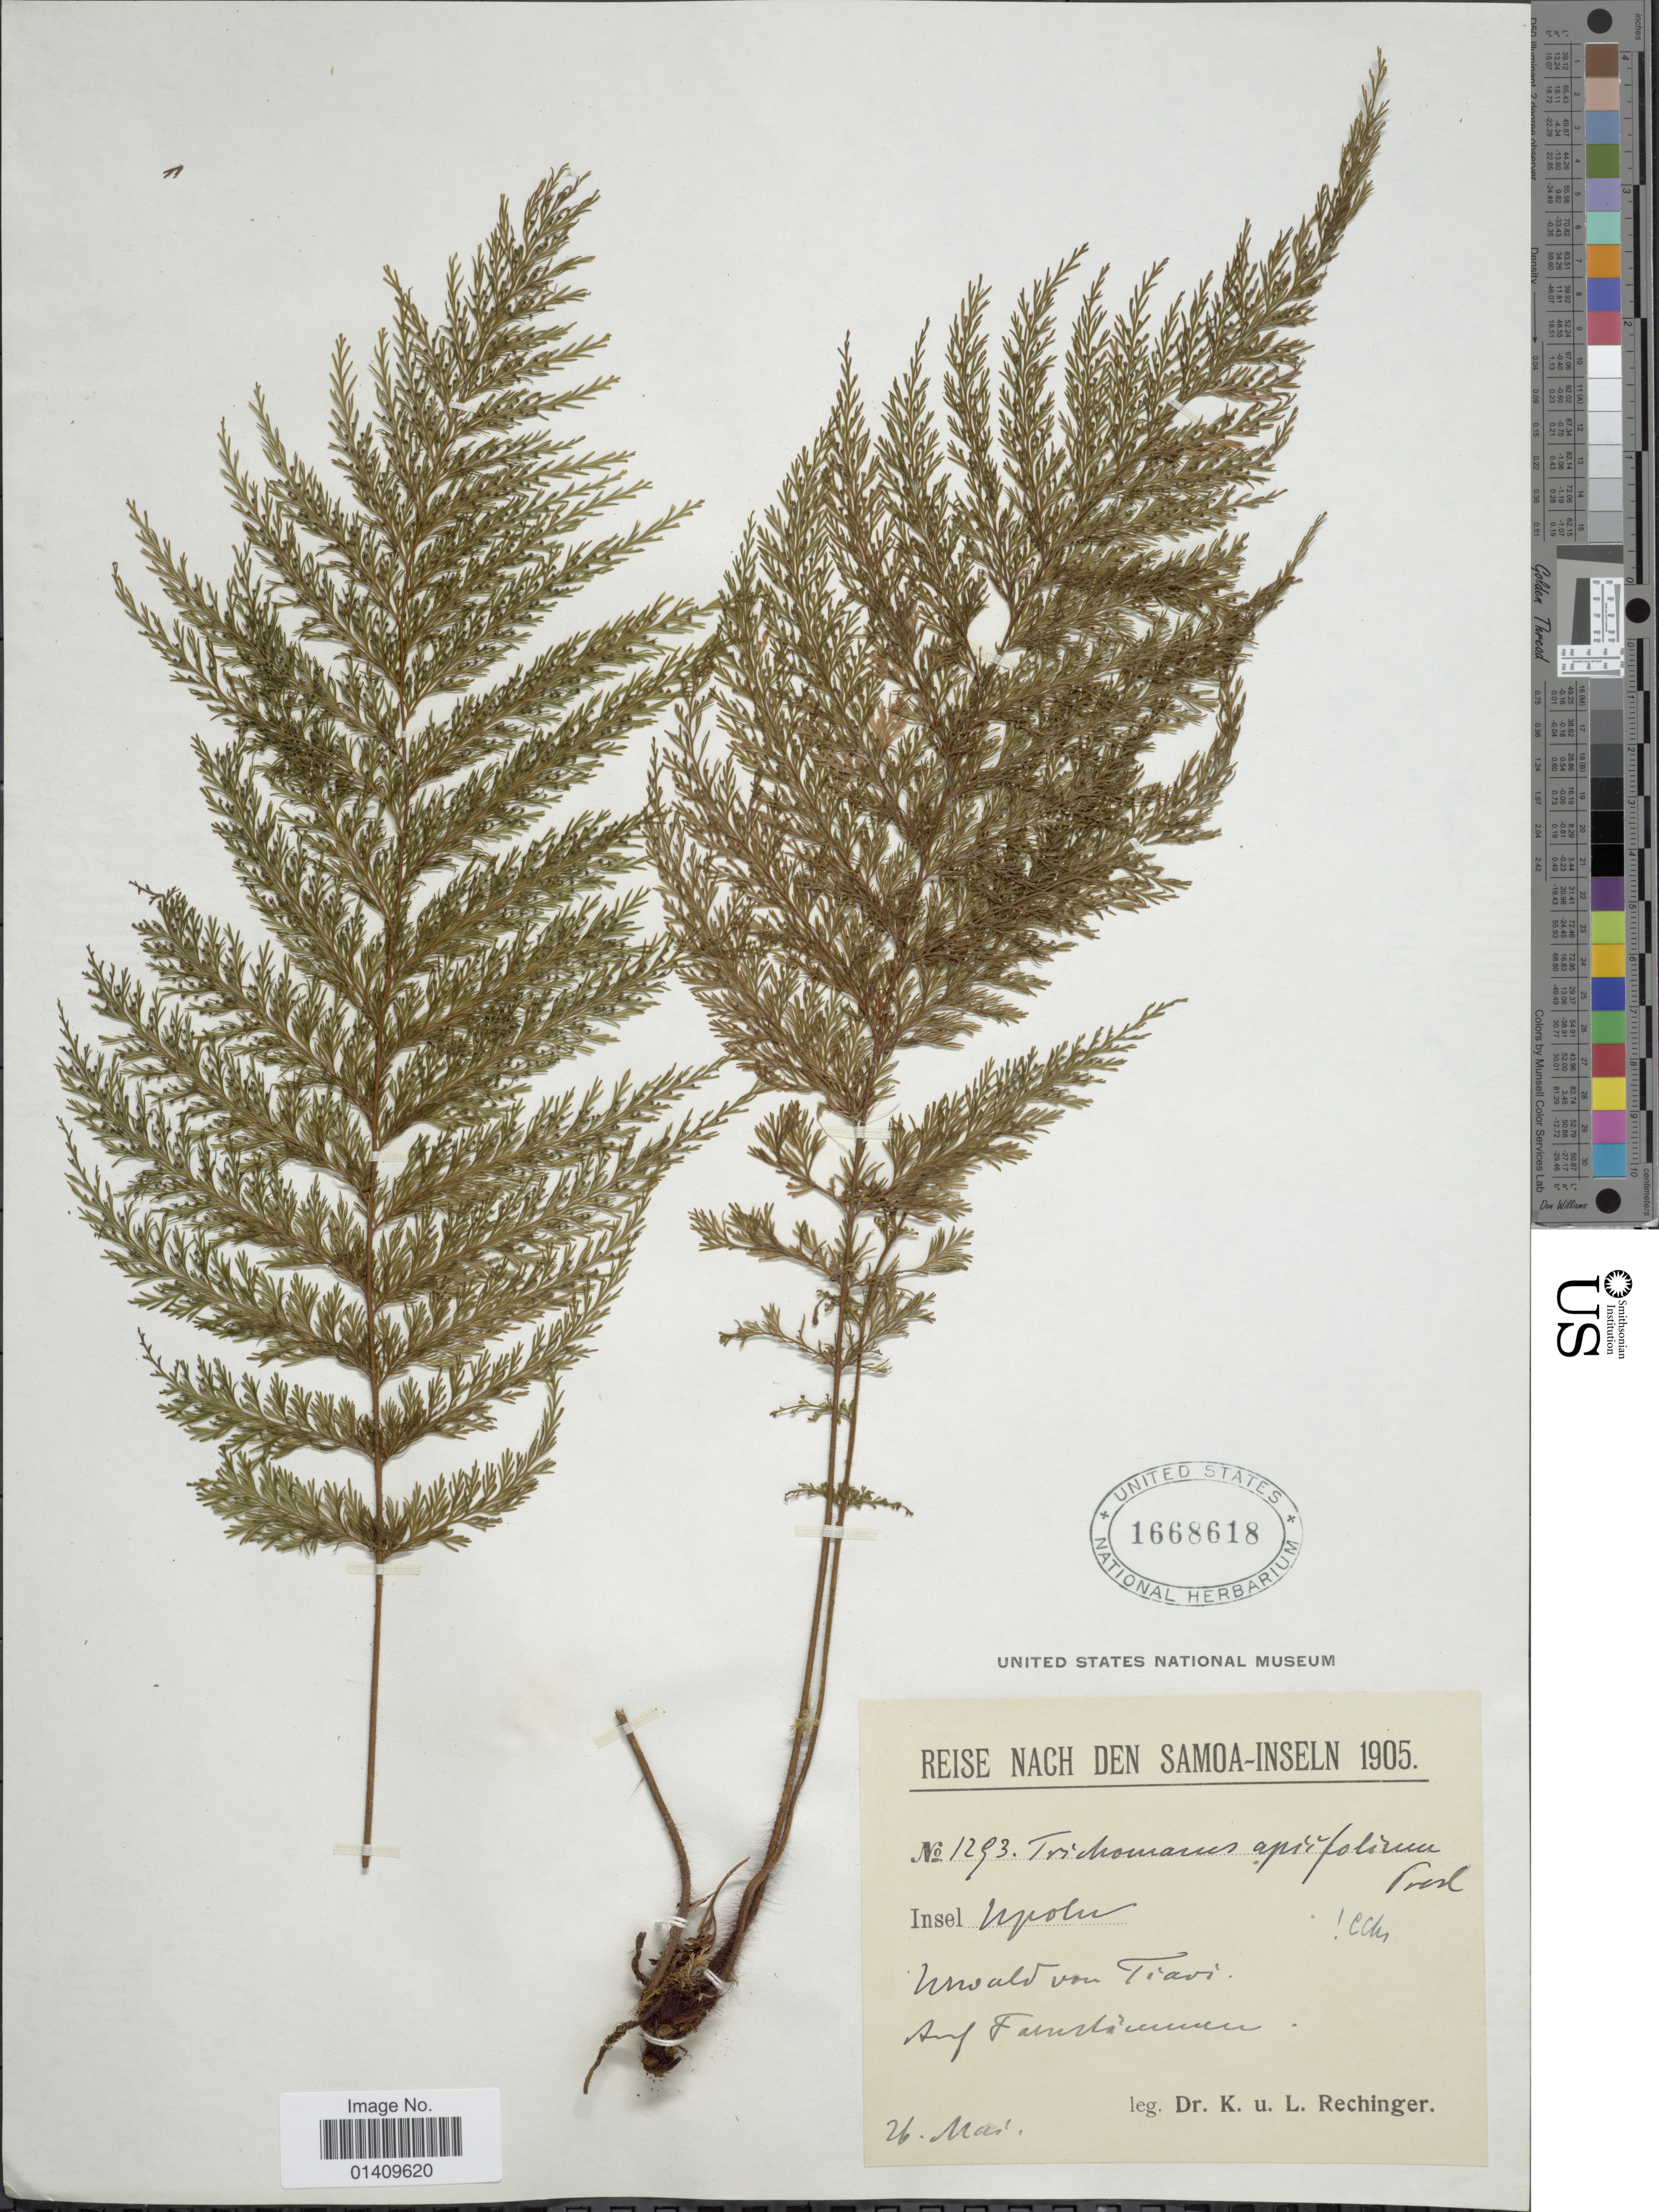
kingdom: Plantae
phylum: Tracheophyta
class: Polypodiopsida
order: Hymenophyllales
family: Hymenophyllaceae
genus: Callistopteris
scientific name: Callistopteris apiifolia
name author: (C. Presl) Copel.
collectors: K. Rechinger & L. Rechinger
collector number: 1293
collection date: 1905-05-26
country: Samoa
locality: Insel Upolu nwald von Tiavi auf Faurticuu [interpreted]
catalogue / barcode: US 1668618